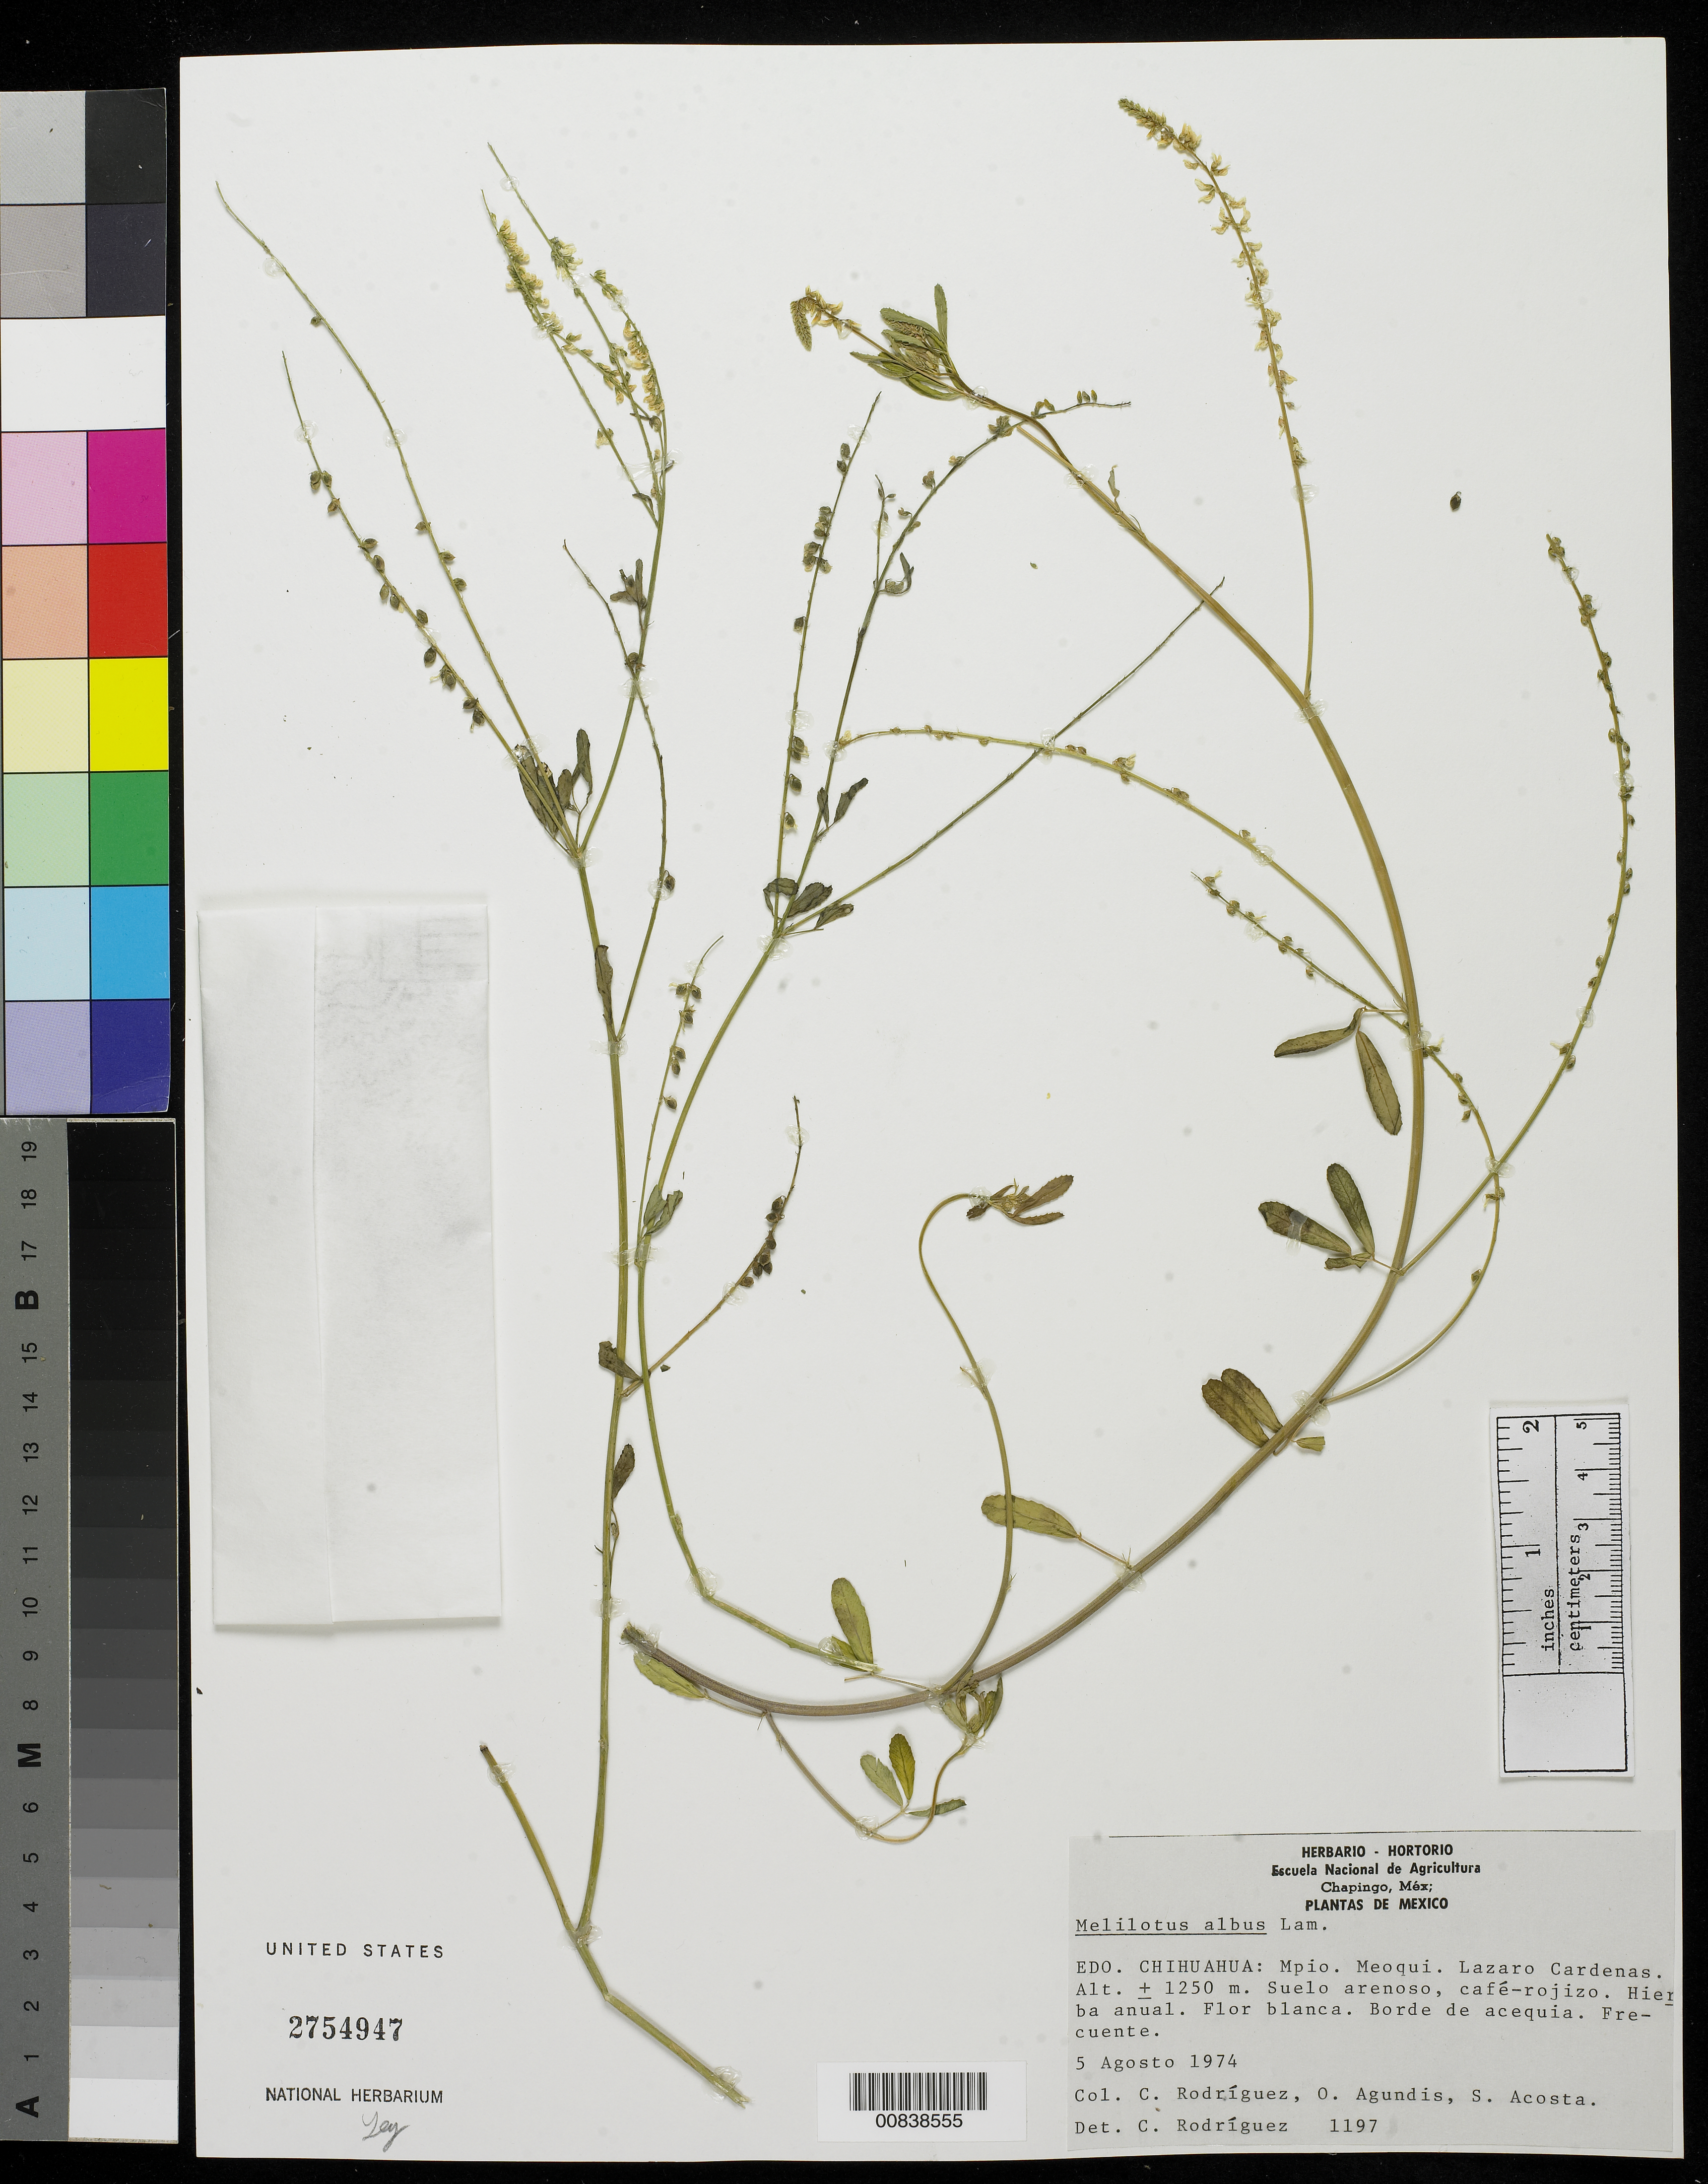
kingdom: Plantae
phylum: Tracheophyta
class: Magnoliopsida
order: Fabales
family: Fabaceae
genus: Melilotus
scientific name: Melilotus albus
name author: Medik.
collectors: C. Rodrígues, O. Agundis & S. Acosta Castellanos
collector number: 1197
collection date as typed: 05 Aug 1974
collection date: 1974-08-05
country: Mexico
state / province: Chihuahua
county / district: Meoqui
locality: Lázaro Cárdenas.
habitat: Borde de acequia. Suelo arenoso, café-rojizo.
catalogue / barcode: US 2754947